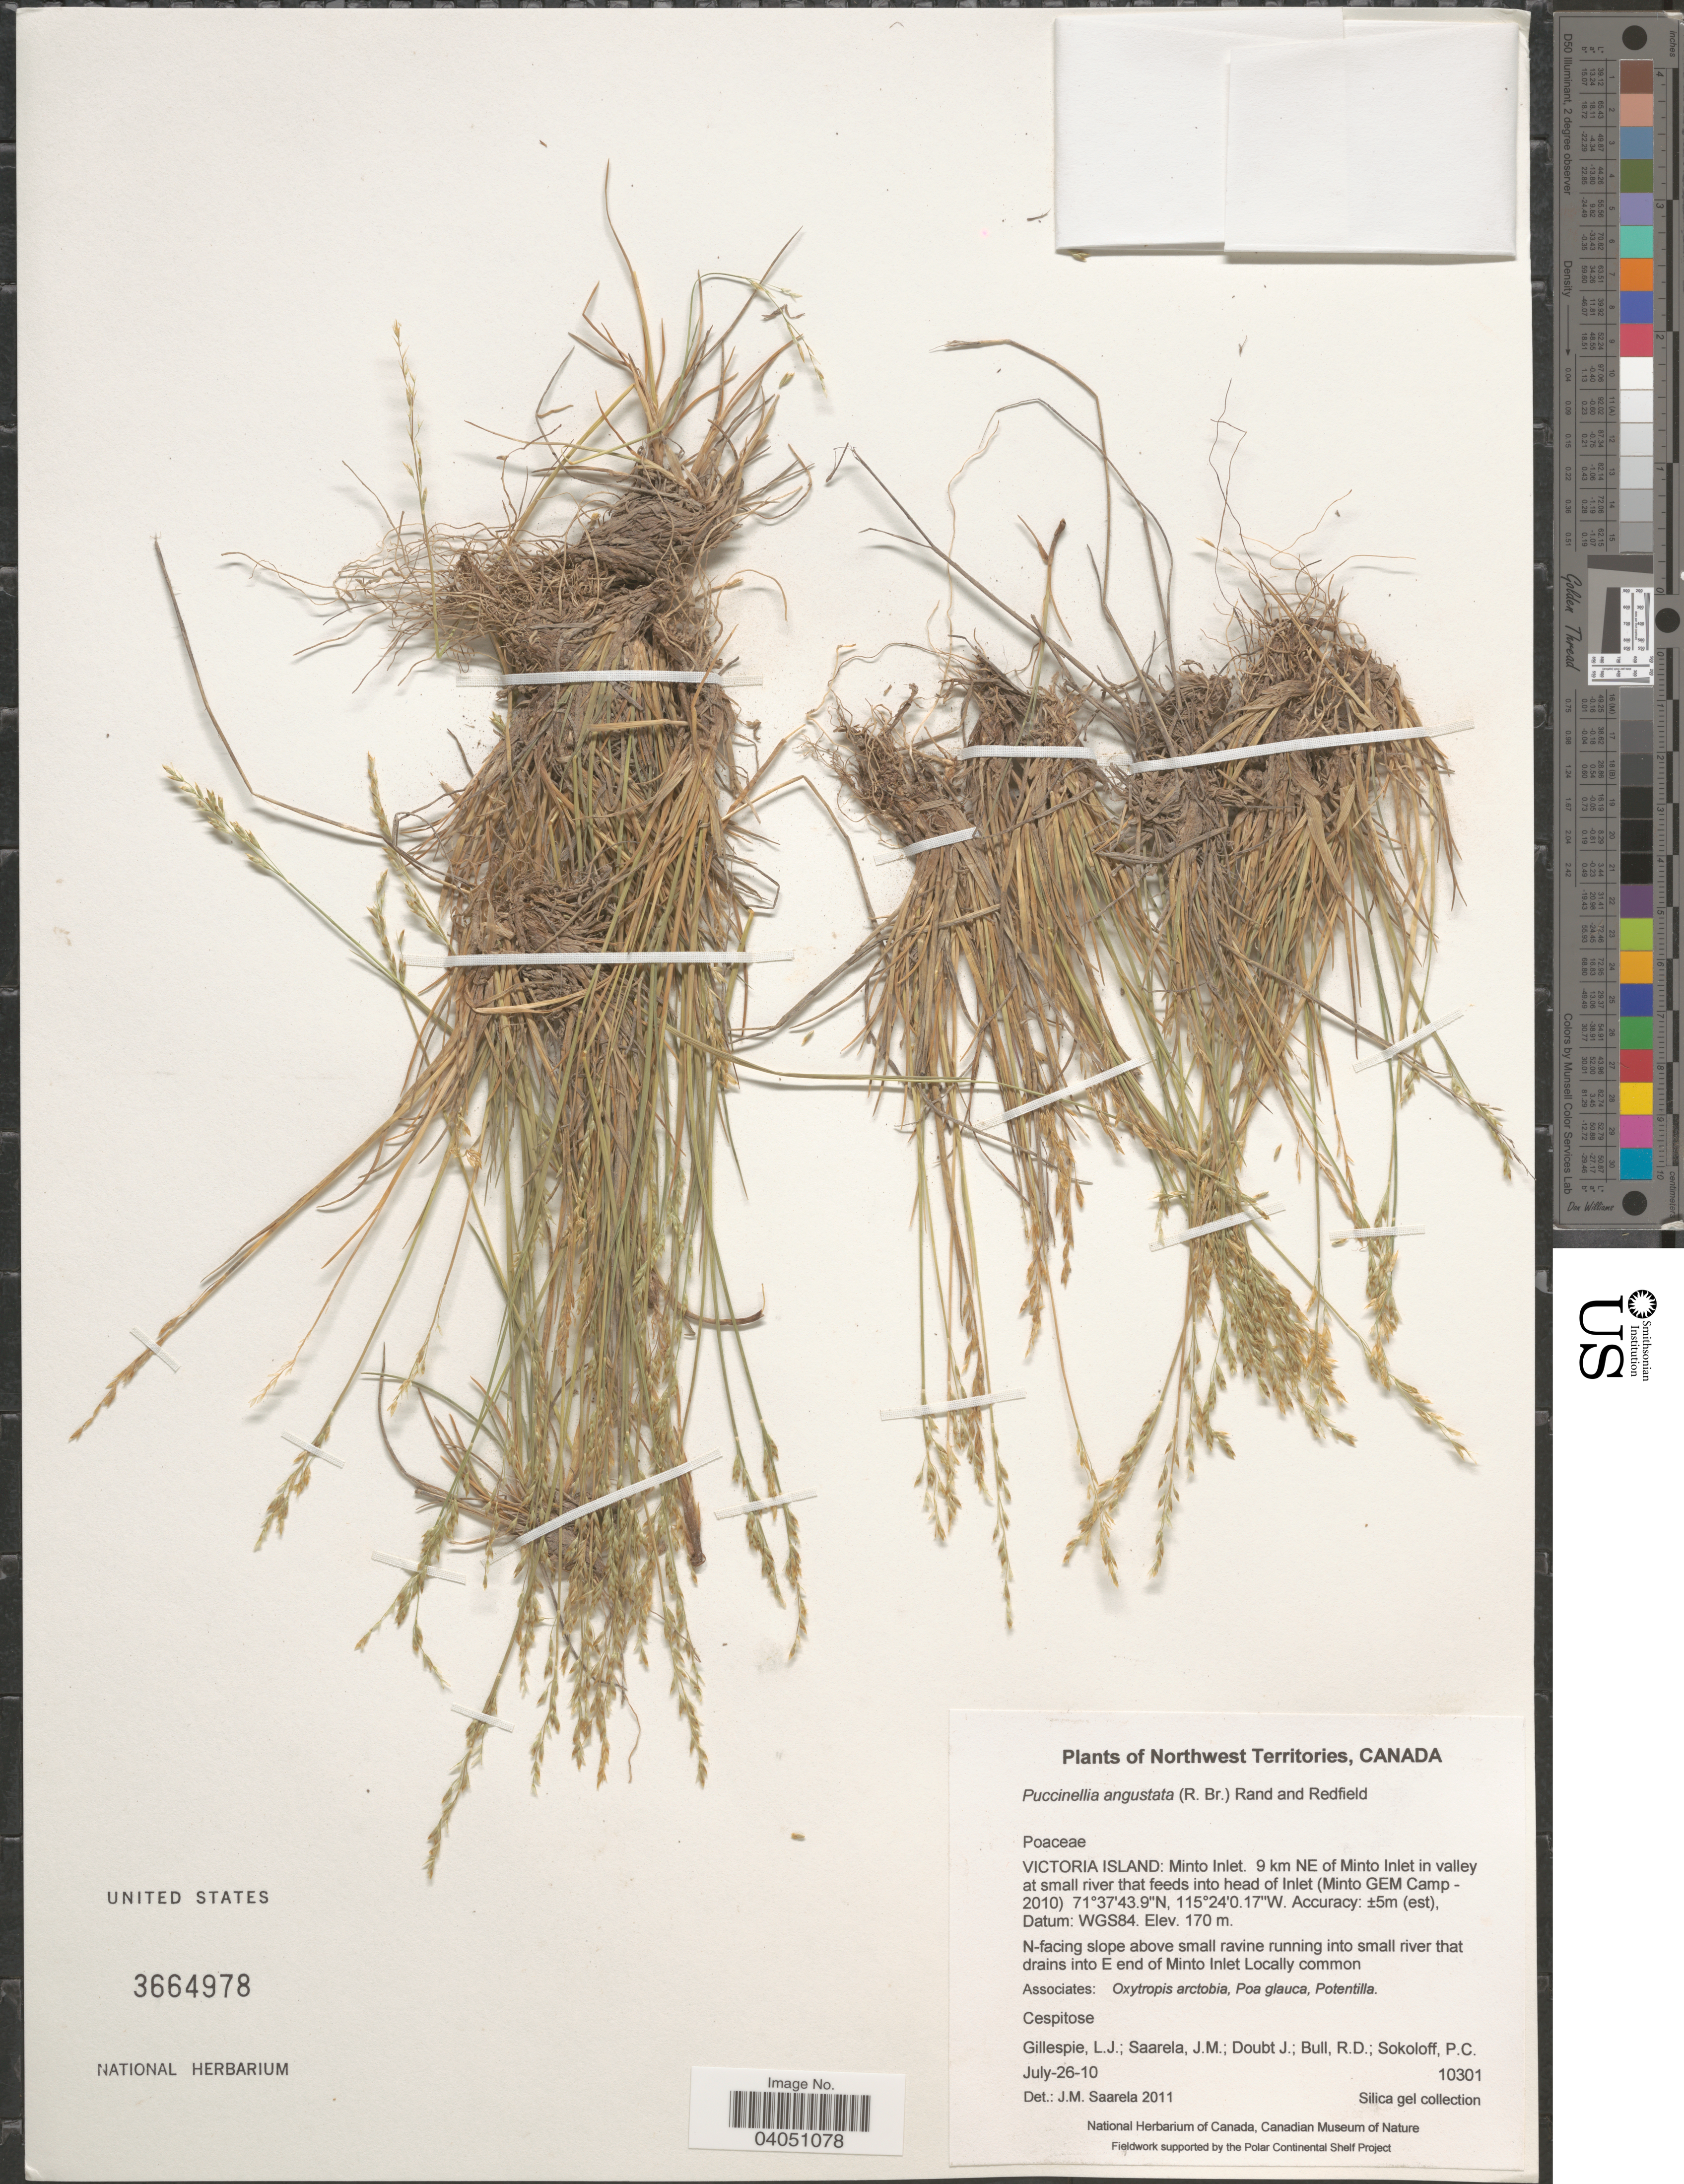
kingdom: Plantae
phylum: Tracheophyta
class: Liliopsida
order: Poales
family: Poaceae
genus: Puccinellia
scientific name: Puccinellia angustata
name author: (R. Br.) Nash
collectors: L. Gillespie, J. Saarela, J. Doubt & P. Sokoloff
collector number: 10301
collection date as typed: Transcribed d/m/y: 26/7/10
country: Canada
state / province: Northwest Territories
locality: Victoria Island: Minto Inlet. 9 km NE of Minto Inlet in valley at small river that feeds into head of Inlet (Minto GEM Camp - 2010). N-facing slope above small ravine running into small river that drains into E end of Minto Inlet Locally common.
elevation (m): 170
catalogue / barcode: US 3664978